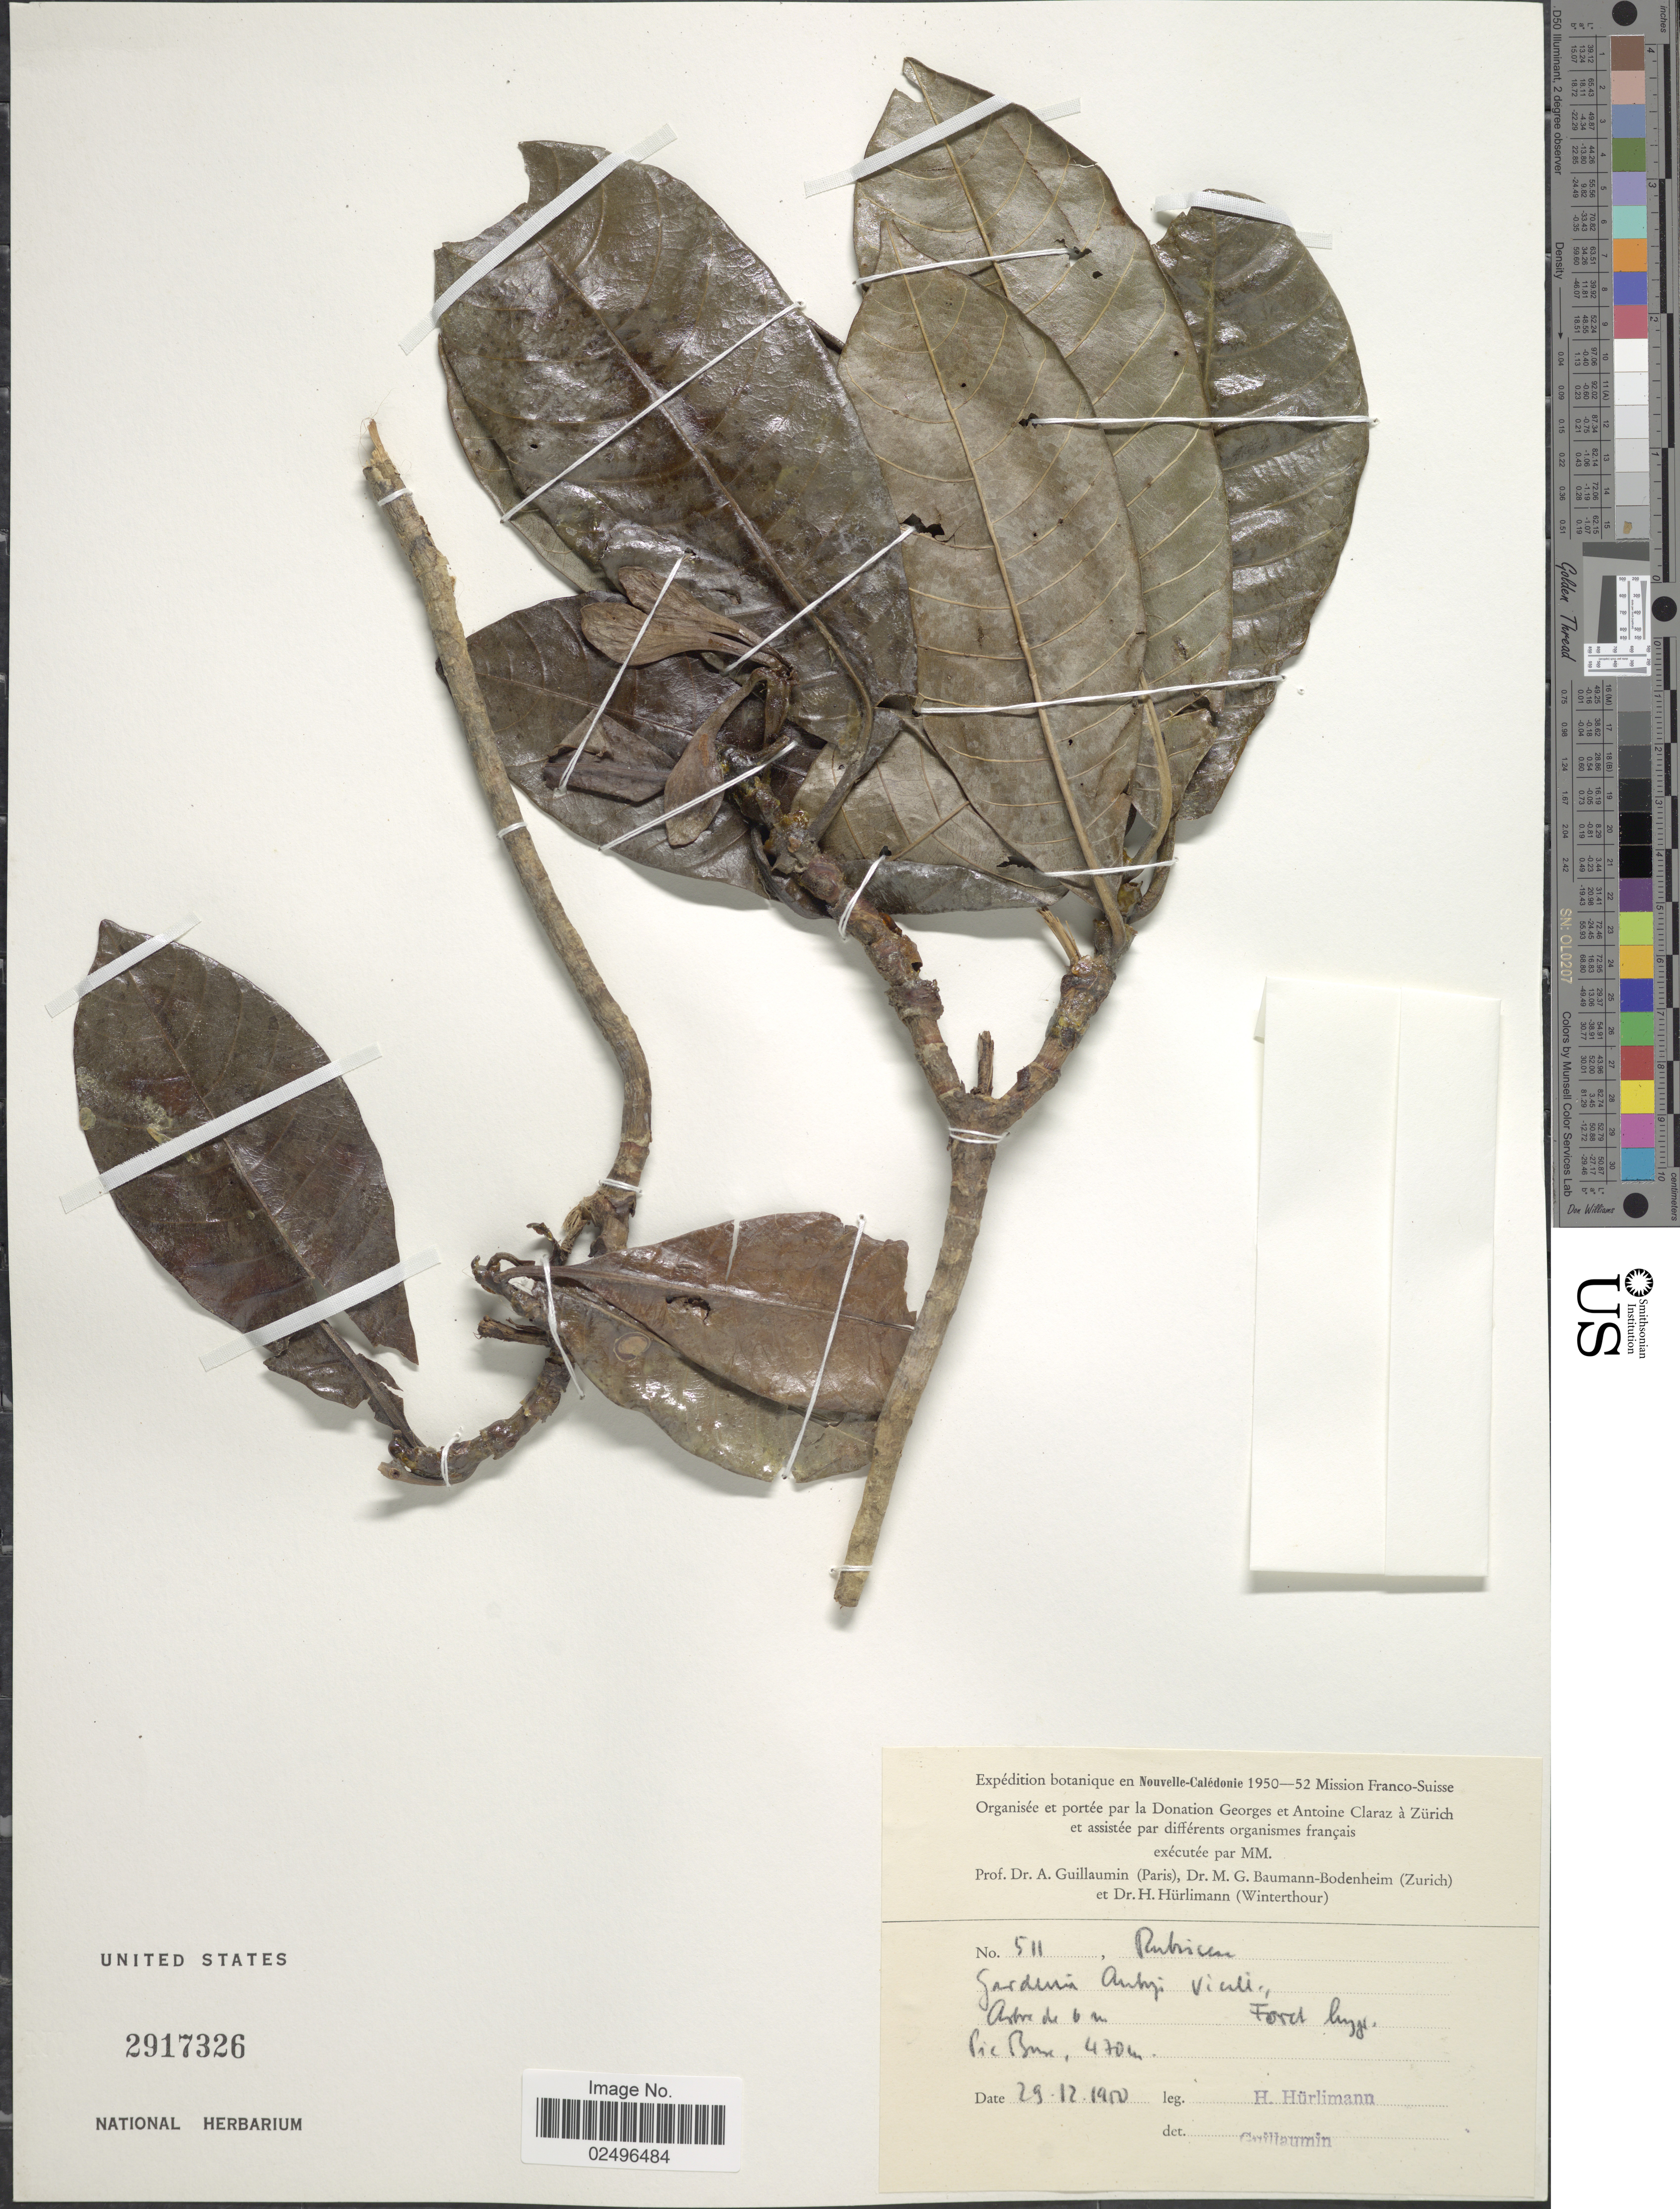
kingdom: Plantae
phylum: Tracheophyta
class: Magnoliopsida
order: Gentianales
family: Rubiaceae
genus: Gardenia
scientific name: Gardenia aubryi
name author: Vieill.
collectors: H. Hürlimann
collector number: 511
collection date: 1900-12-29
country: New Caledonia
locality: Pie Buma [interpreted]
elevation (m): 470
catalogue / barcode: US 2917326